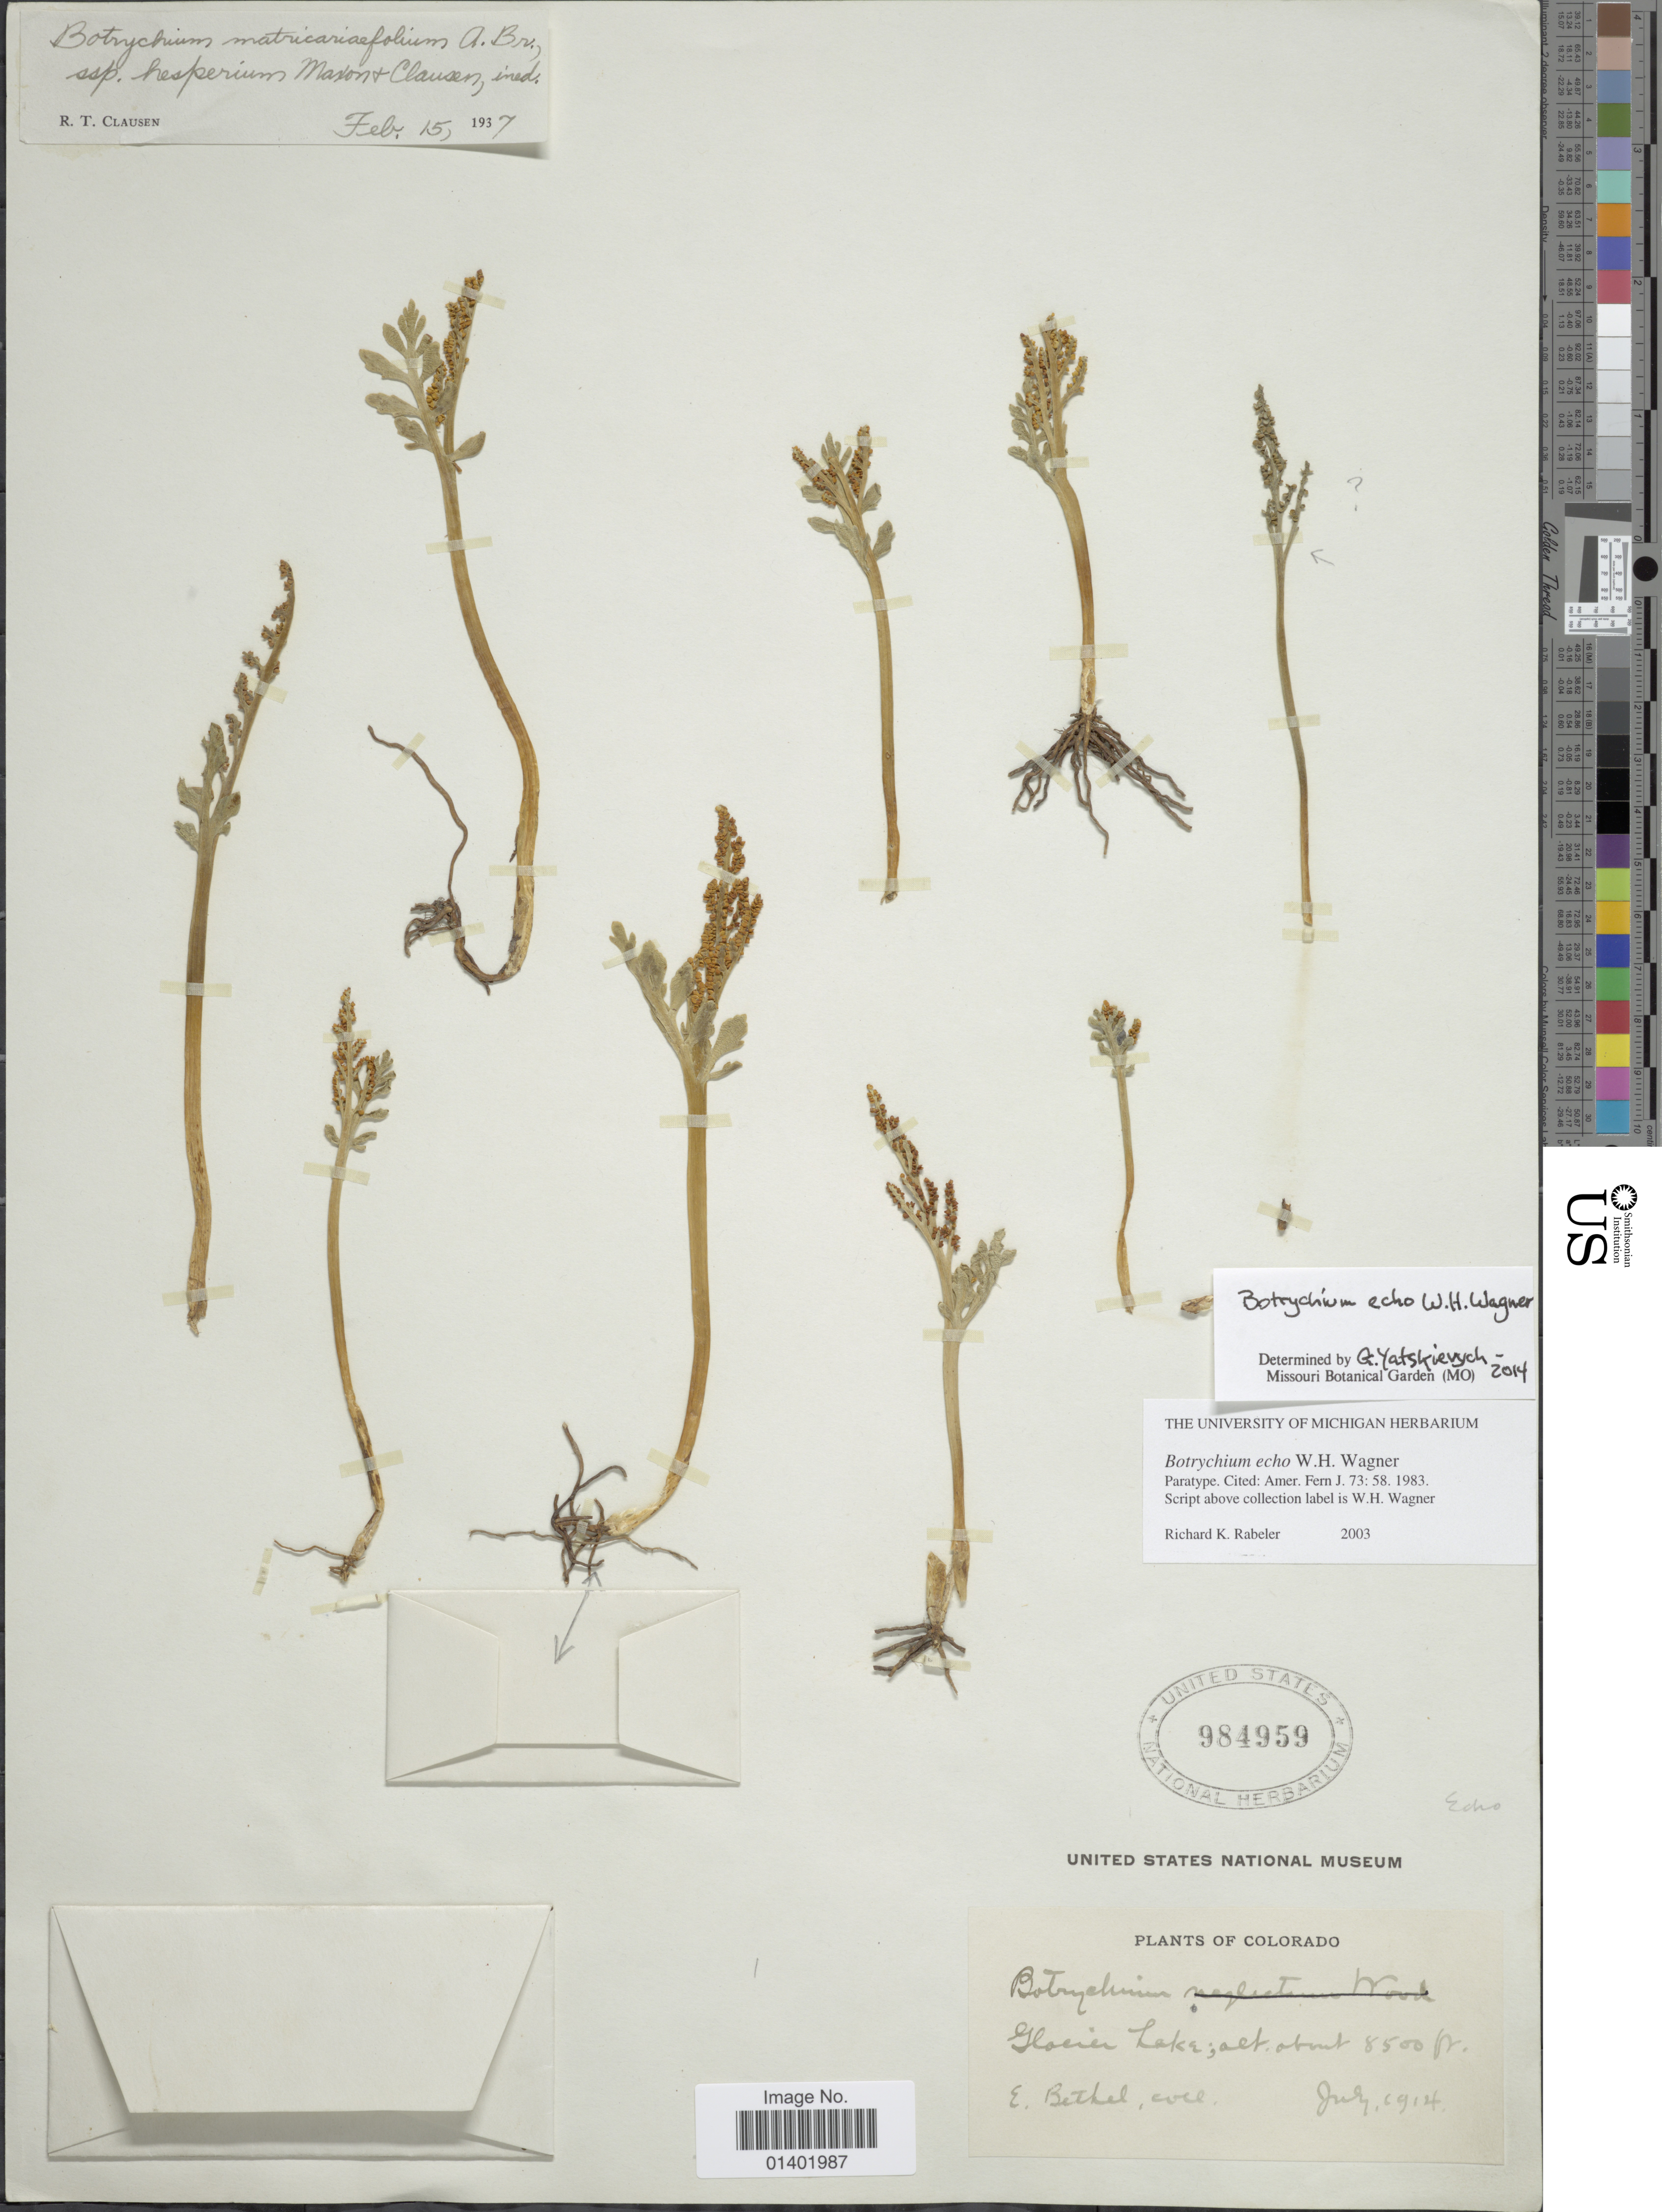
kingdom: Plantae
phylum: Tracheophyta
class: Polypodiopsida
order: Ophioglossales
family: Ophioglossaceae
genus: Botrychium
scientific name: Botrychium echo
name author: W.H. Wagner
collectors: E. Bethel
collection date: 1914-07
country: United States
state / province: Colorado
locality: Glacier Lake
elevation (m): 2591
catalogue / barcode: US 984959